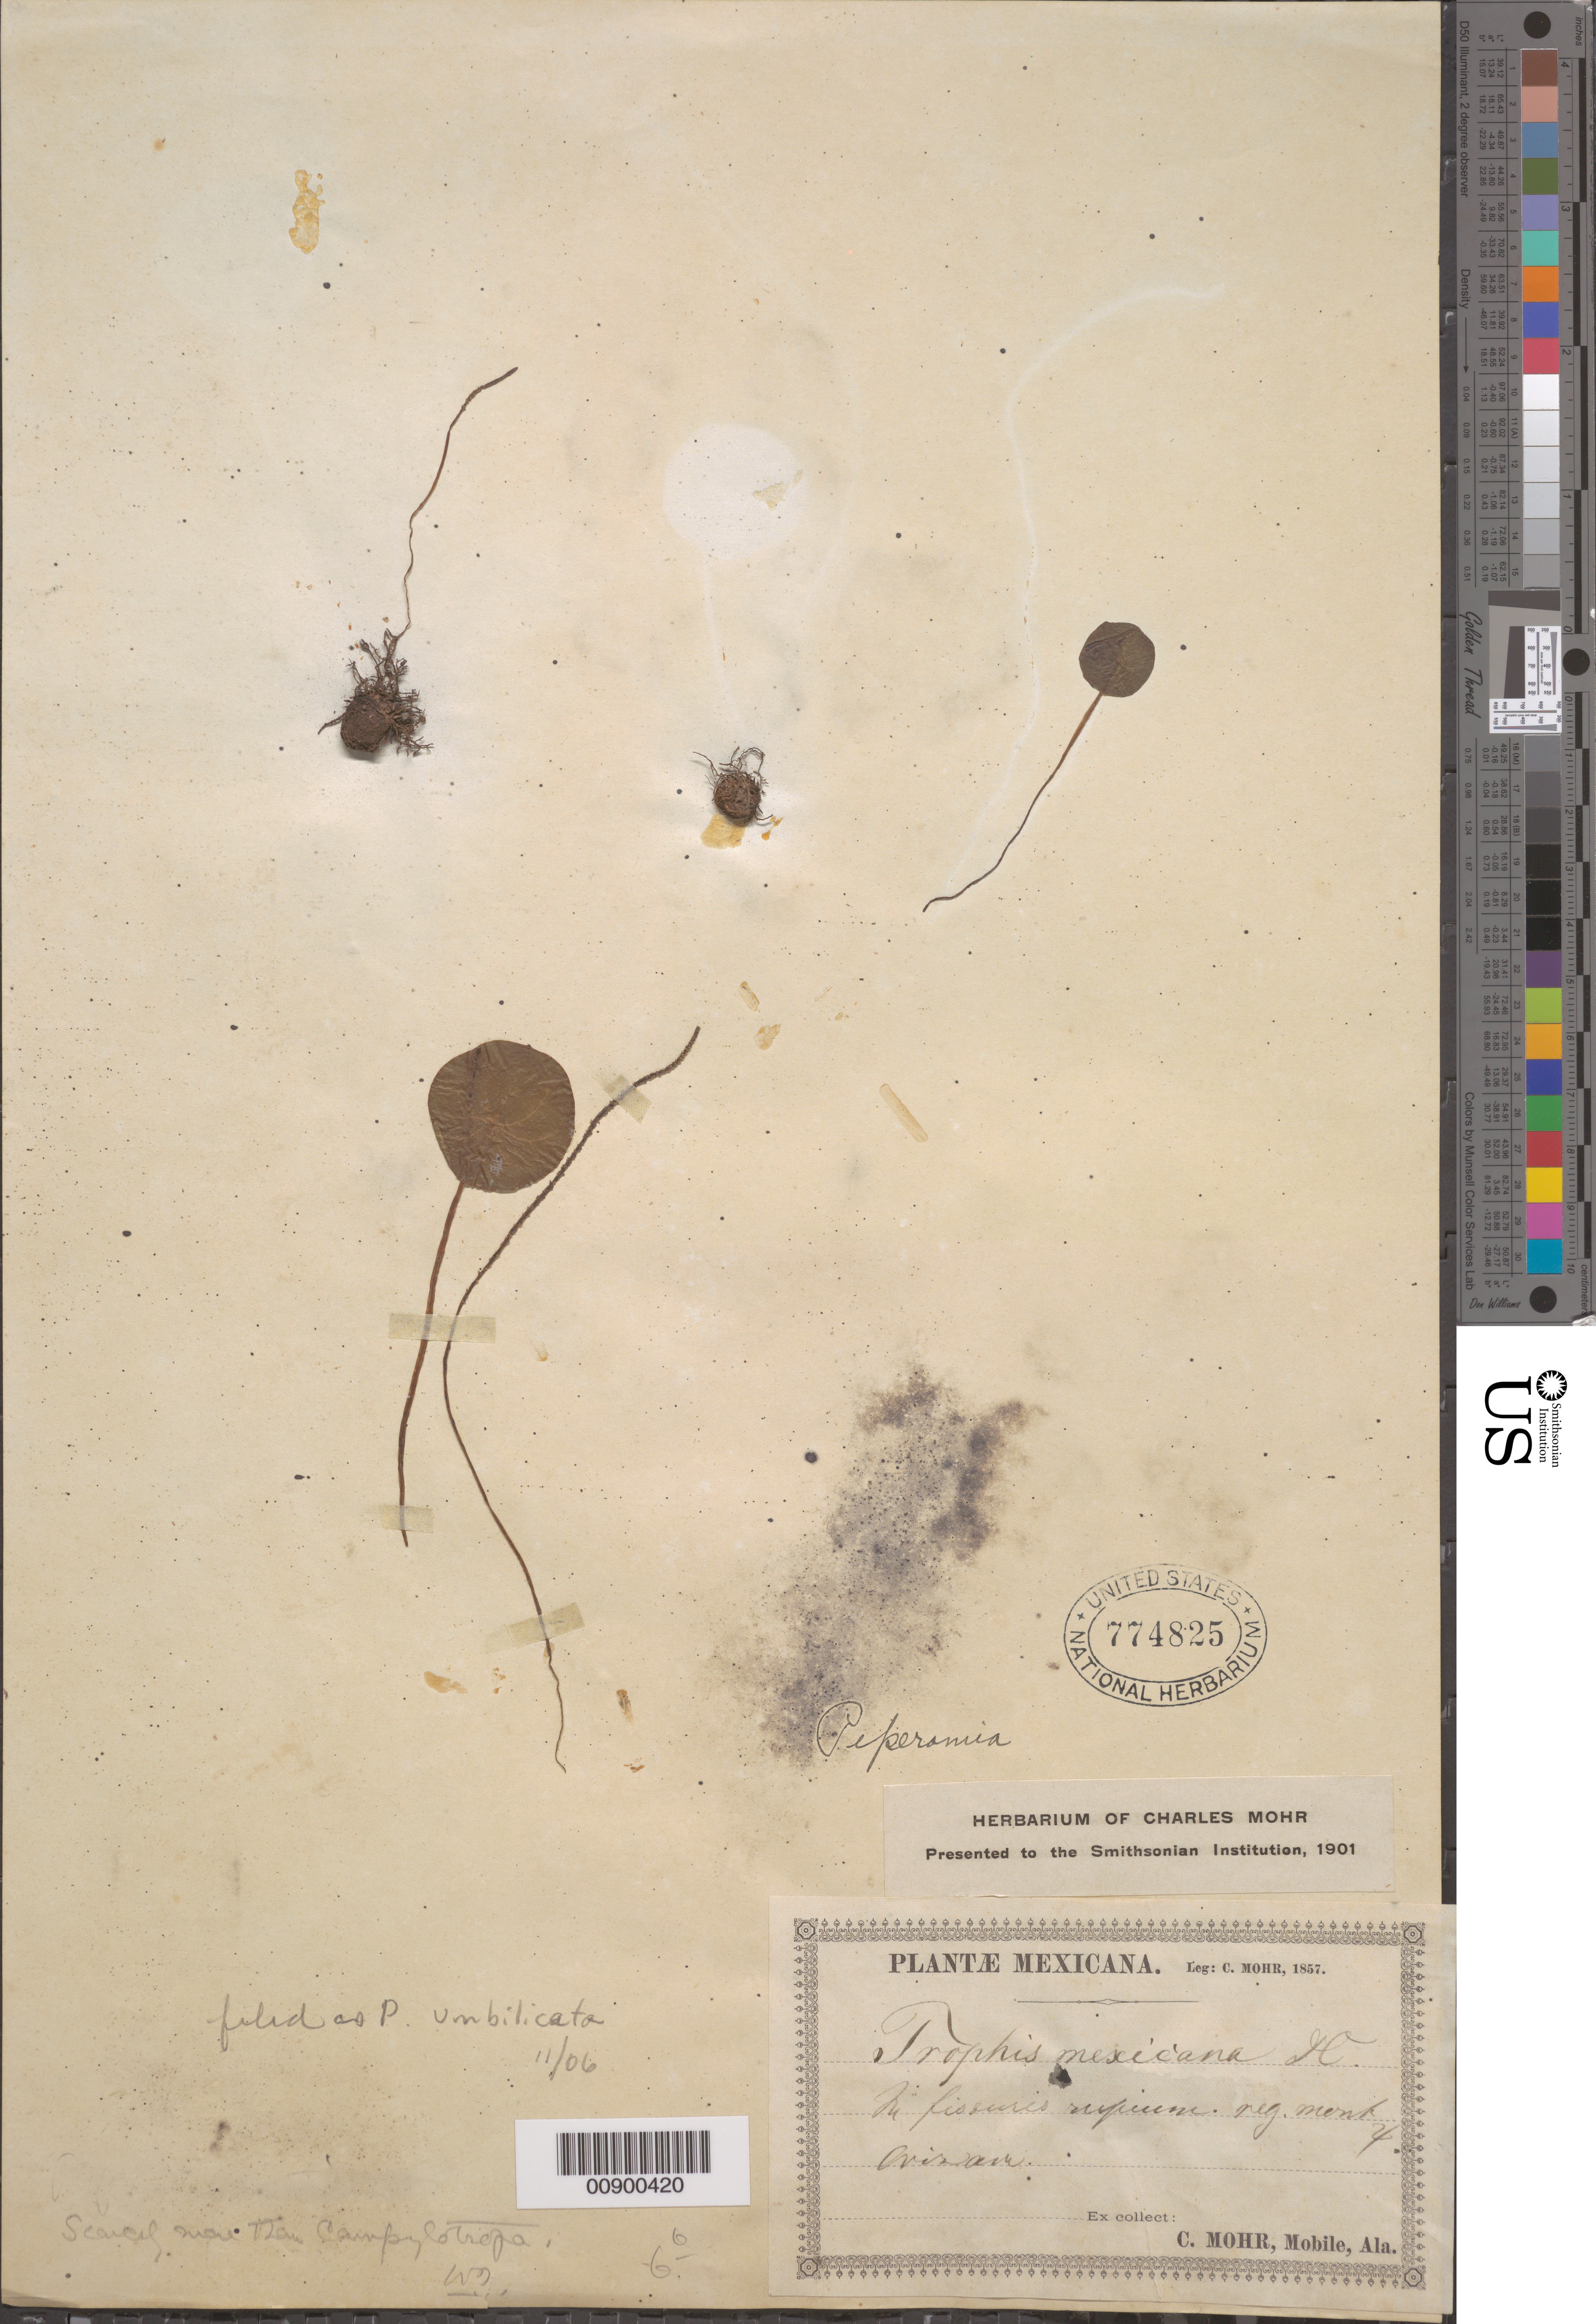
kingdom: Plantae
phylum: Tracheophyta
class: Magnoliopsida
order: Piperales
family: Piperaceae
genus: Peperomia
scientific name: Peperomia umbilicata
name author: Ruiz & Pav.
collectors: C. T. Mohr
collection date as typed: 1857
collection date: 1857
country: Mexico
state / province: Veracruz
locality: Orizava [sic].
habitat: In fisouris ripium. Veg. mont. (illegible).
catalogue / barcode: US 774825